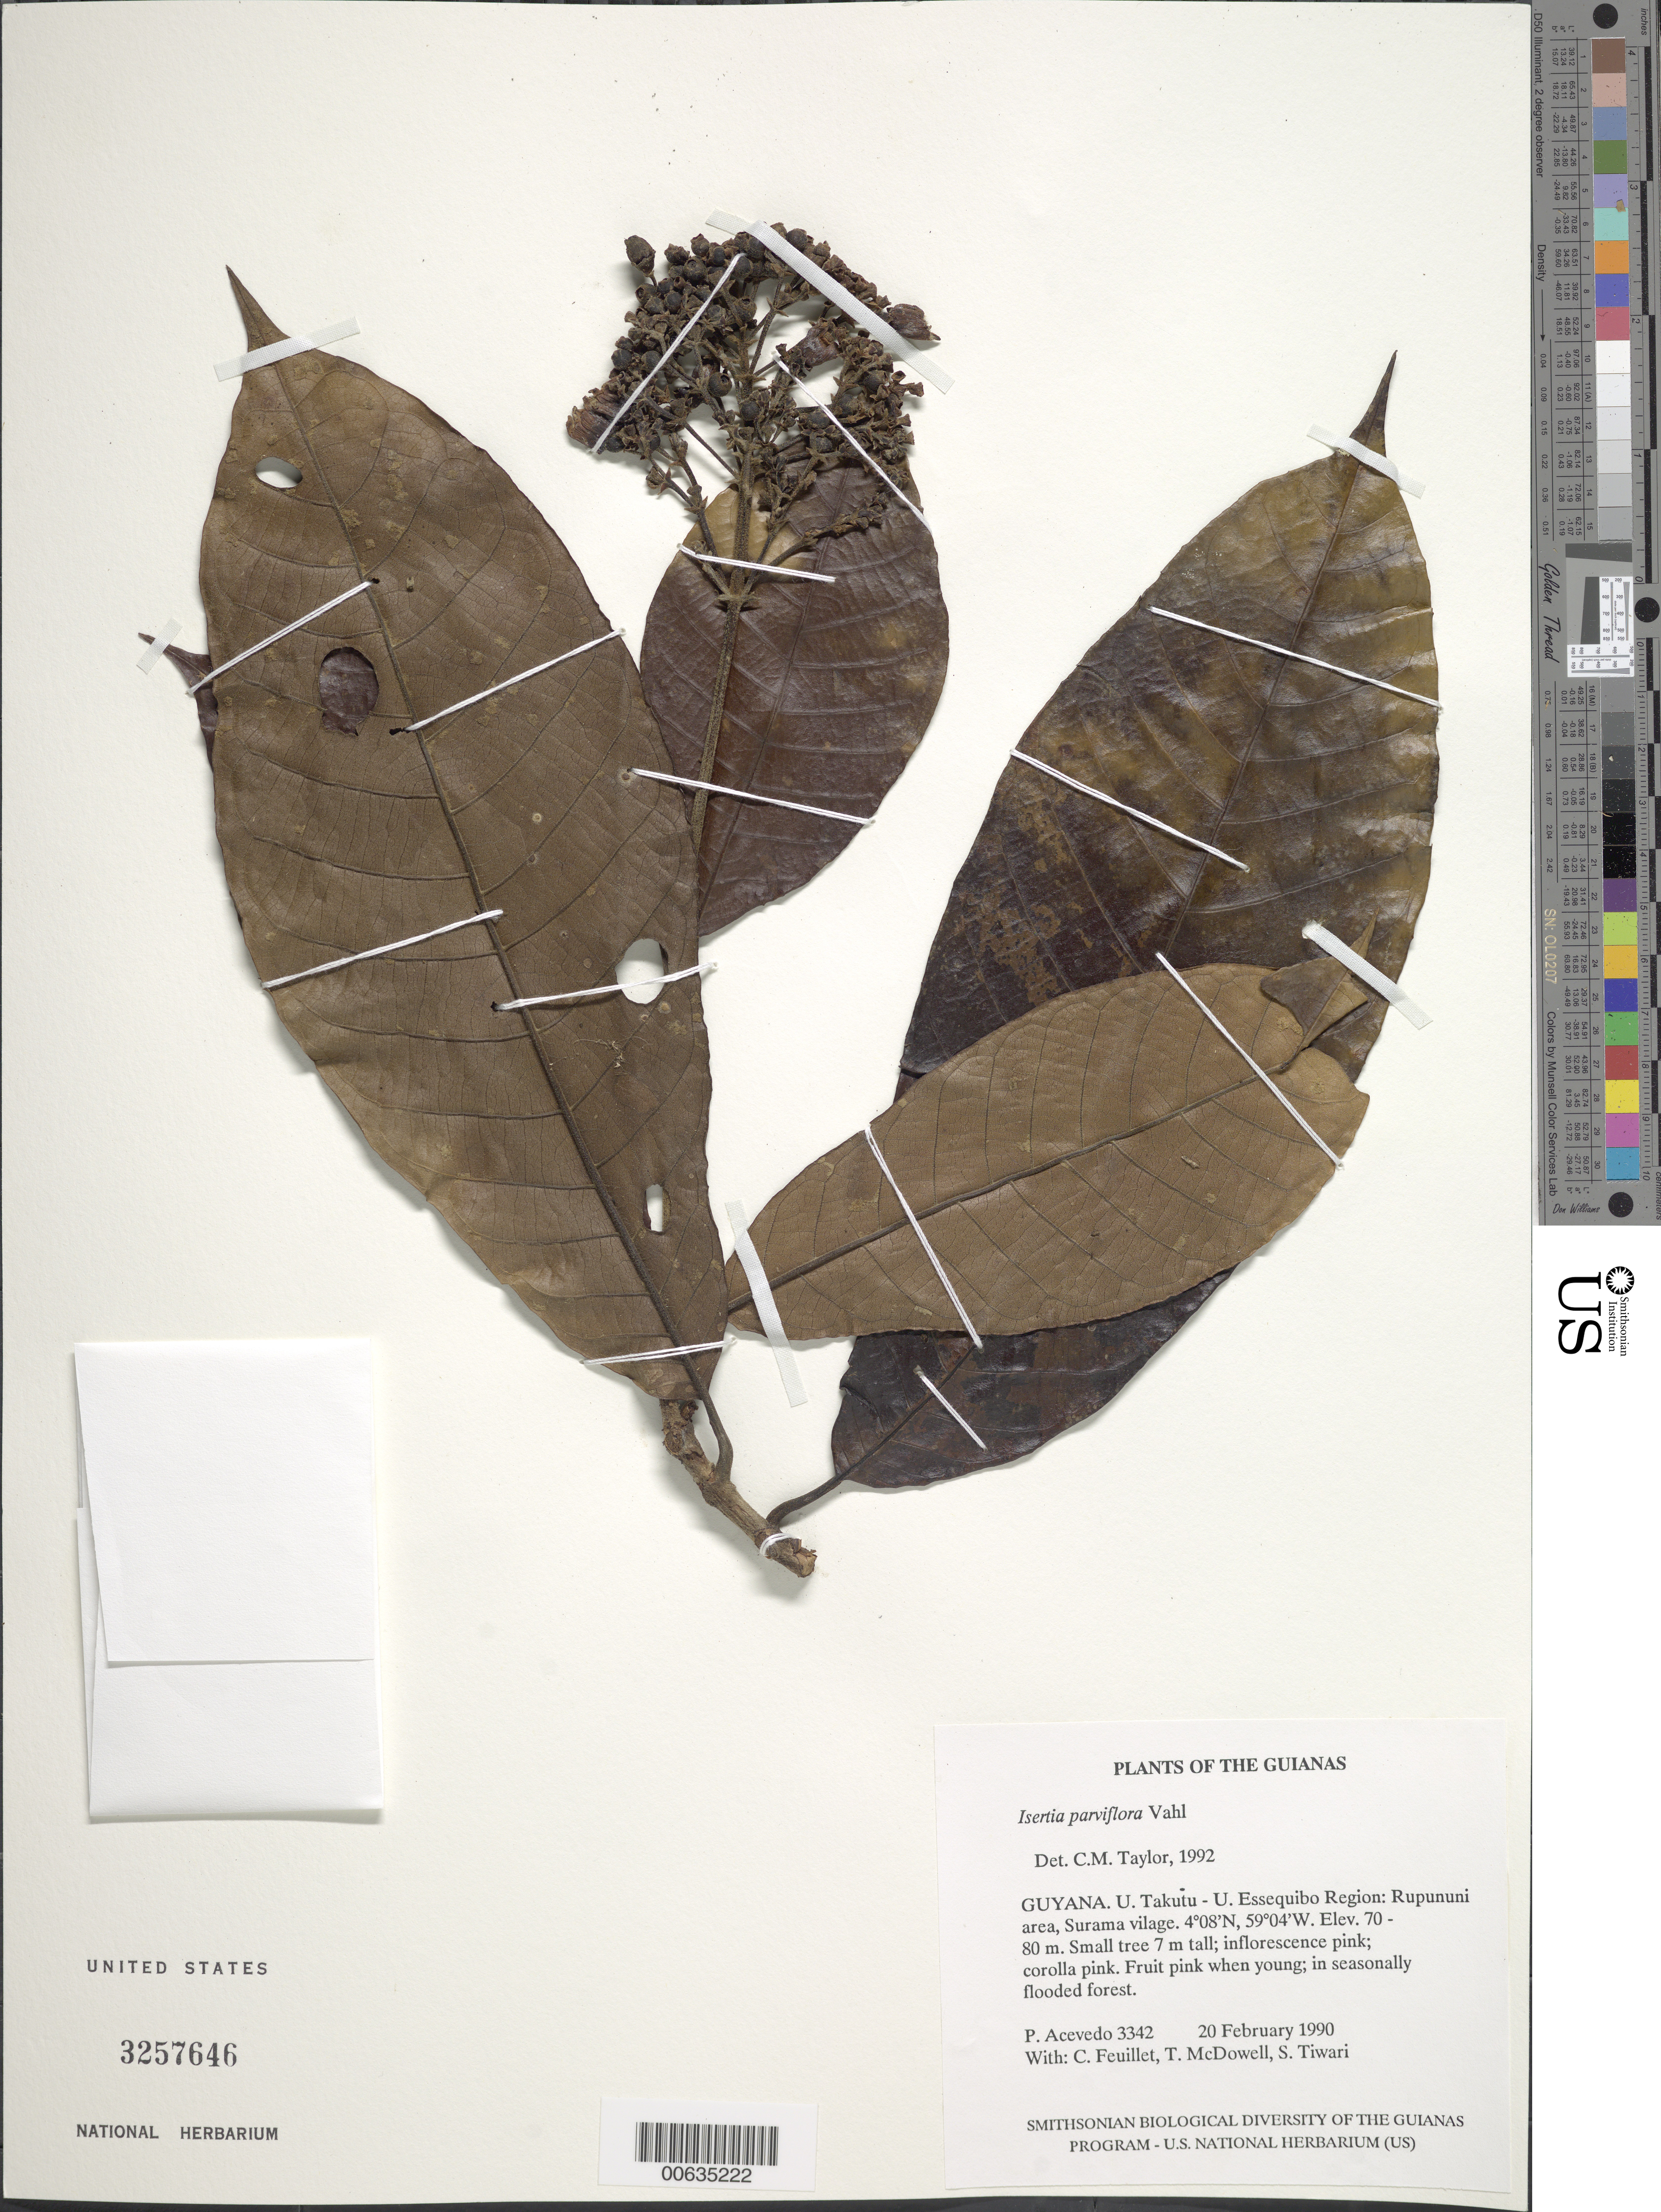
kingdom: Plantae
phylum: Tracheophyta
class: Magnoliopsida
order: Gentianales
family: Rubiaceae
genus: Isertia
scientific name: Isertia parviflora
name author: Vahl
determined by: Taylor, Charlotte M.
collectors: P. Acevedo-Rodr., C. Feuillet, T. McDowell & S. Tiwari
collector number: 3342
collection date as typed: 20 Feb 1990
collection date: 1990-02-20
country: Guyana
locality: U. Takutu - U. Essequibo. Rupununi area, Surama vilage.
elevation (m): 70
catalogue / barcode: US 3257646